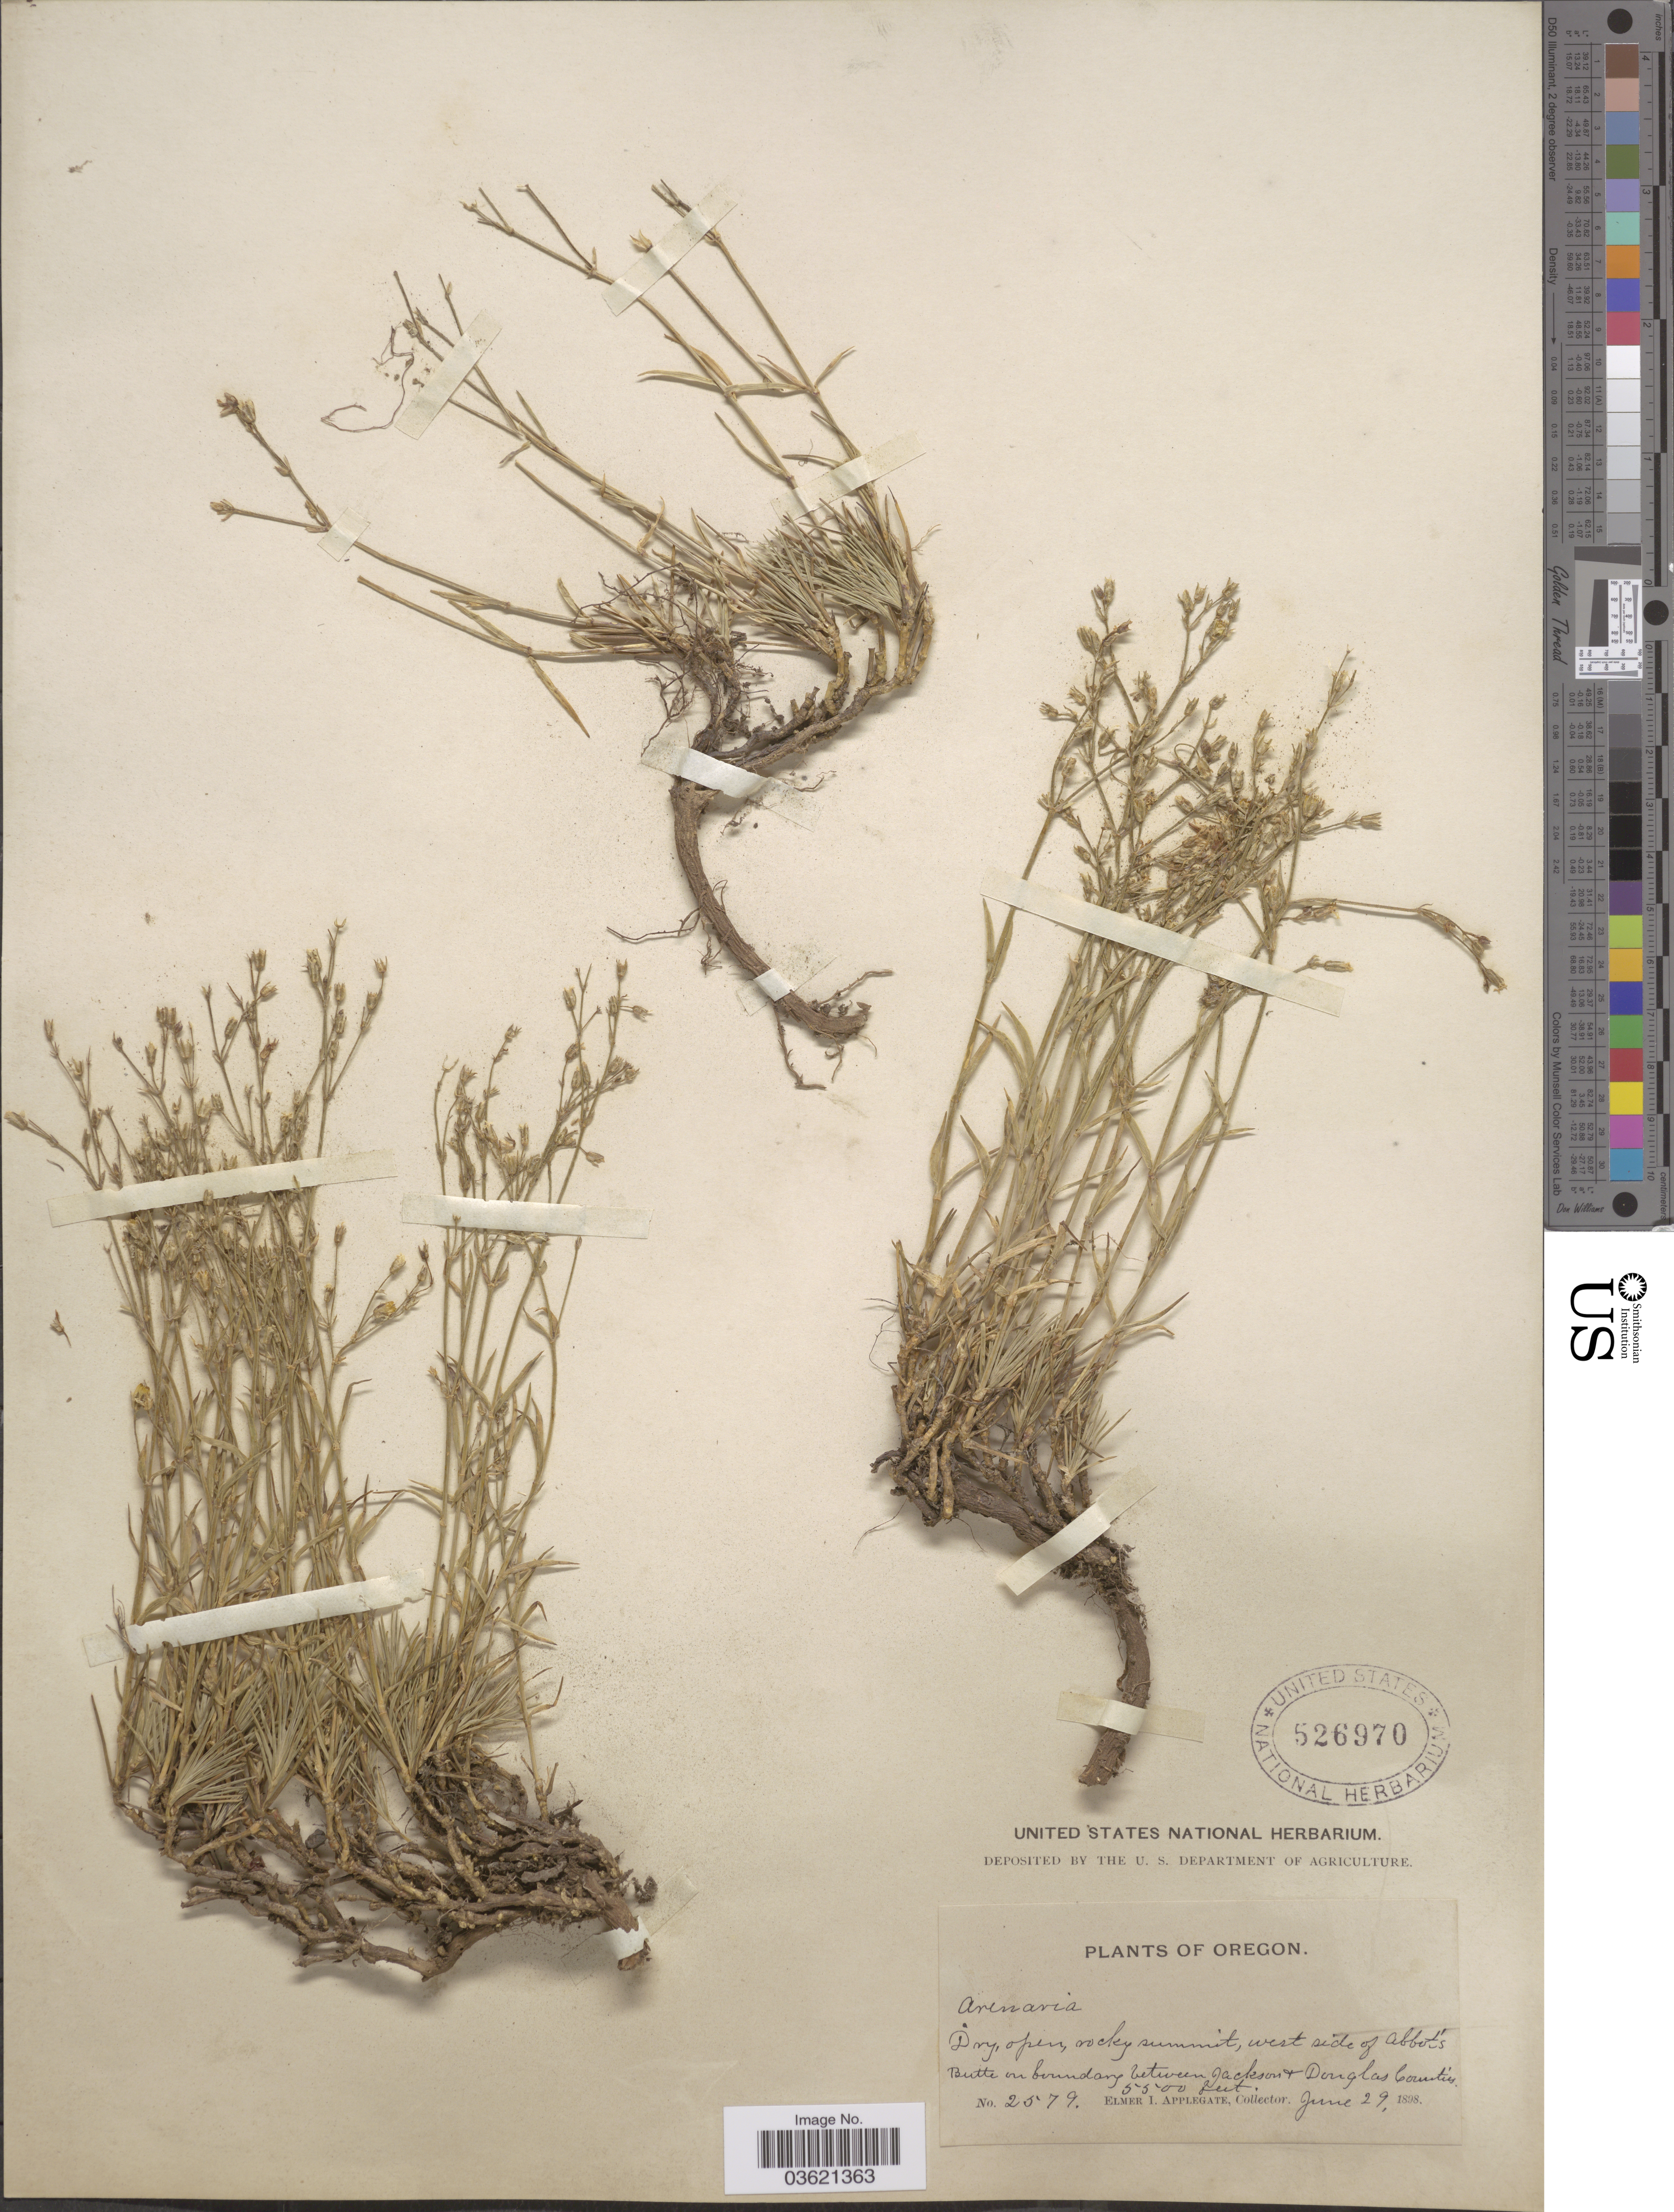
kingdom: Plantae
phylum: Tracheophyta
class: Magnoliopsida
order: Caryophyllales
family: Caryophyllaceae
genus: Arenaria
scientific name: Arenaria sp.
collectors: E. I. Applegate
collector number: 2579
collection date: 1898-06-29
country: United States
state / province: Oregon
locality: West side of Abbot's Butte on boundary between Jackson & Douglas Counties.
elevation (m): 1676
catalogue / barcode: US 526970